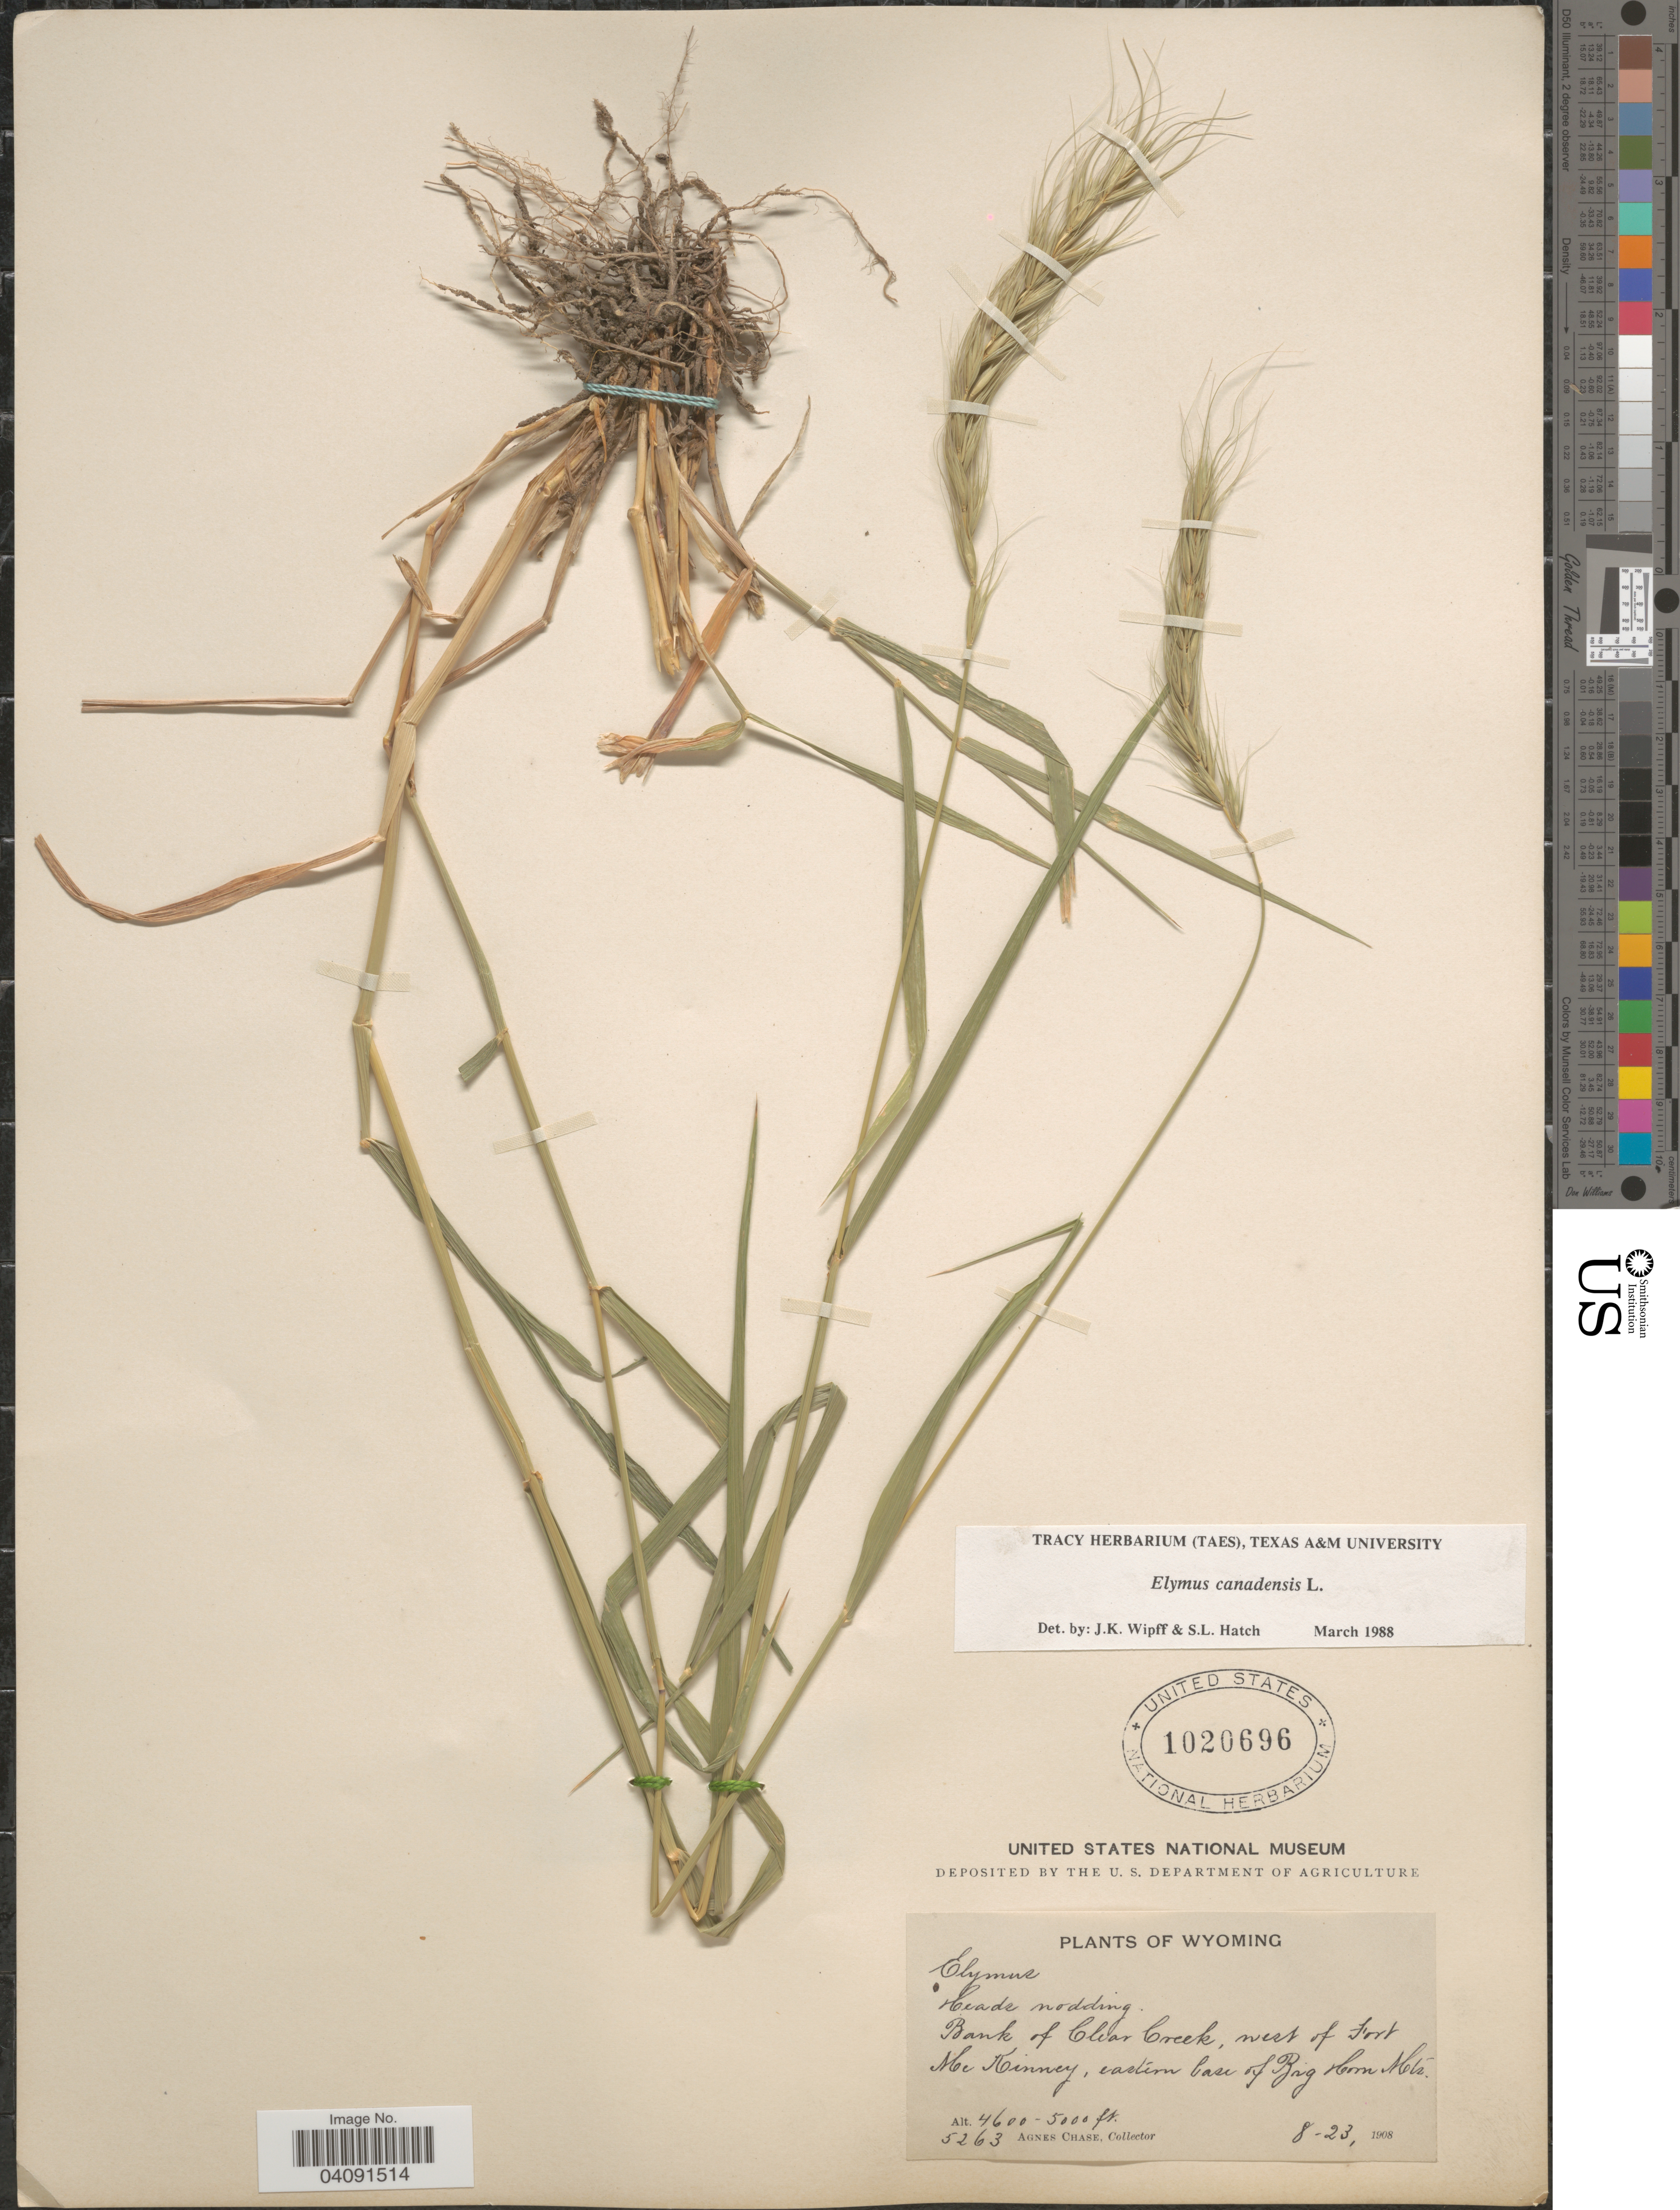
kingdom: Plantae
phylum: Tracheophyta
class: Liliopsida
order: Poales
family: Poaceae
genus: Elymus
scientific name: Elymus canadensis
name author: L.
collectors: A. Chase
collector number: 5263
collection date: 1908-08-23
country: United States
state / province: Wyoming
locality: Heads nodding. Bank of Clear Creek, west of Fort McKinney, eastern base of Big Horn Mts.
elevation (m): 1402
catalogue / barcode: US 1020696